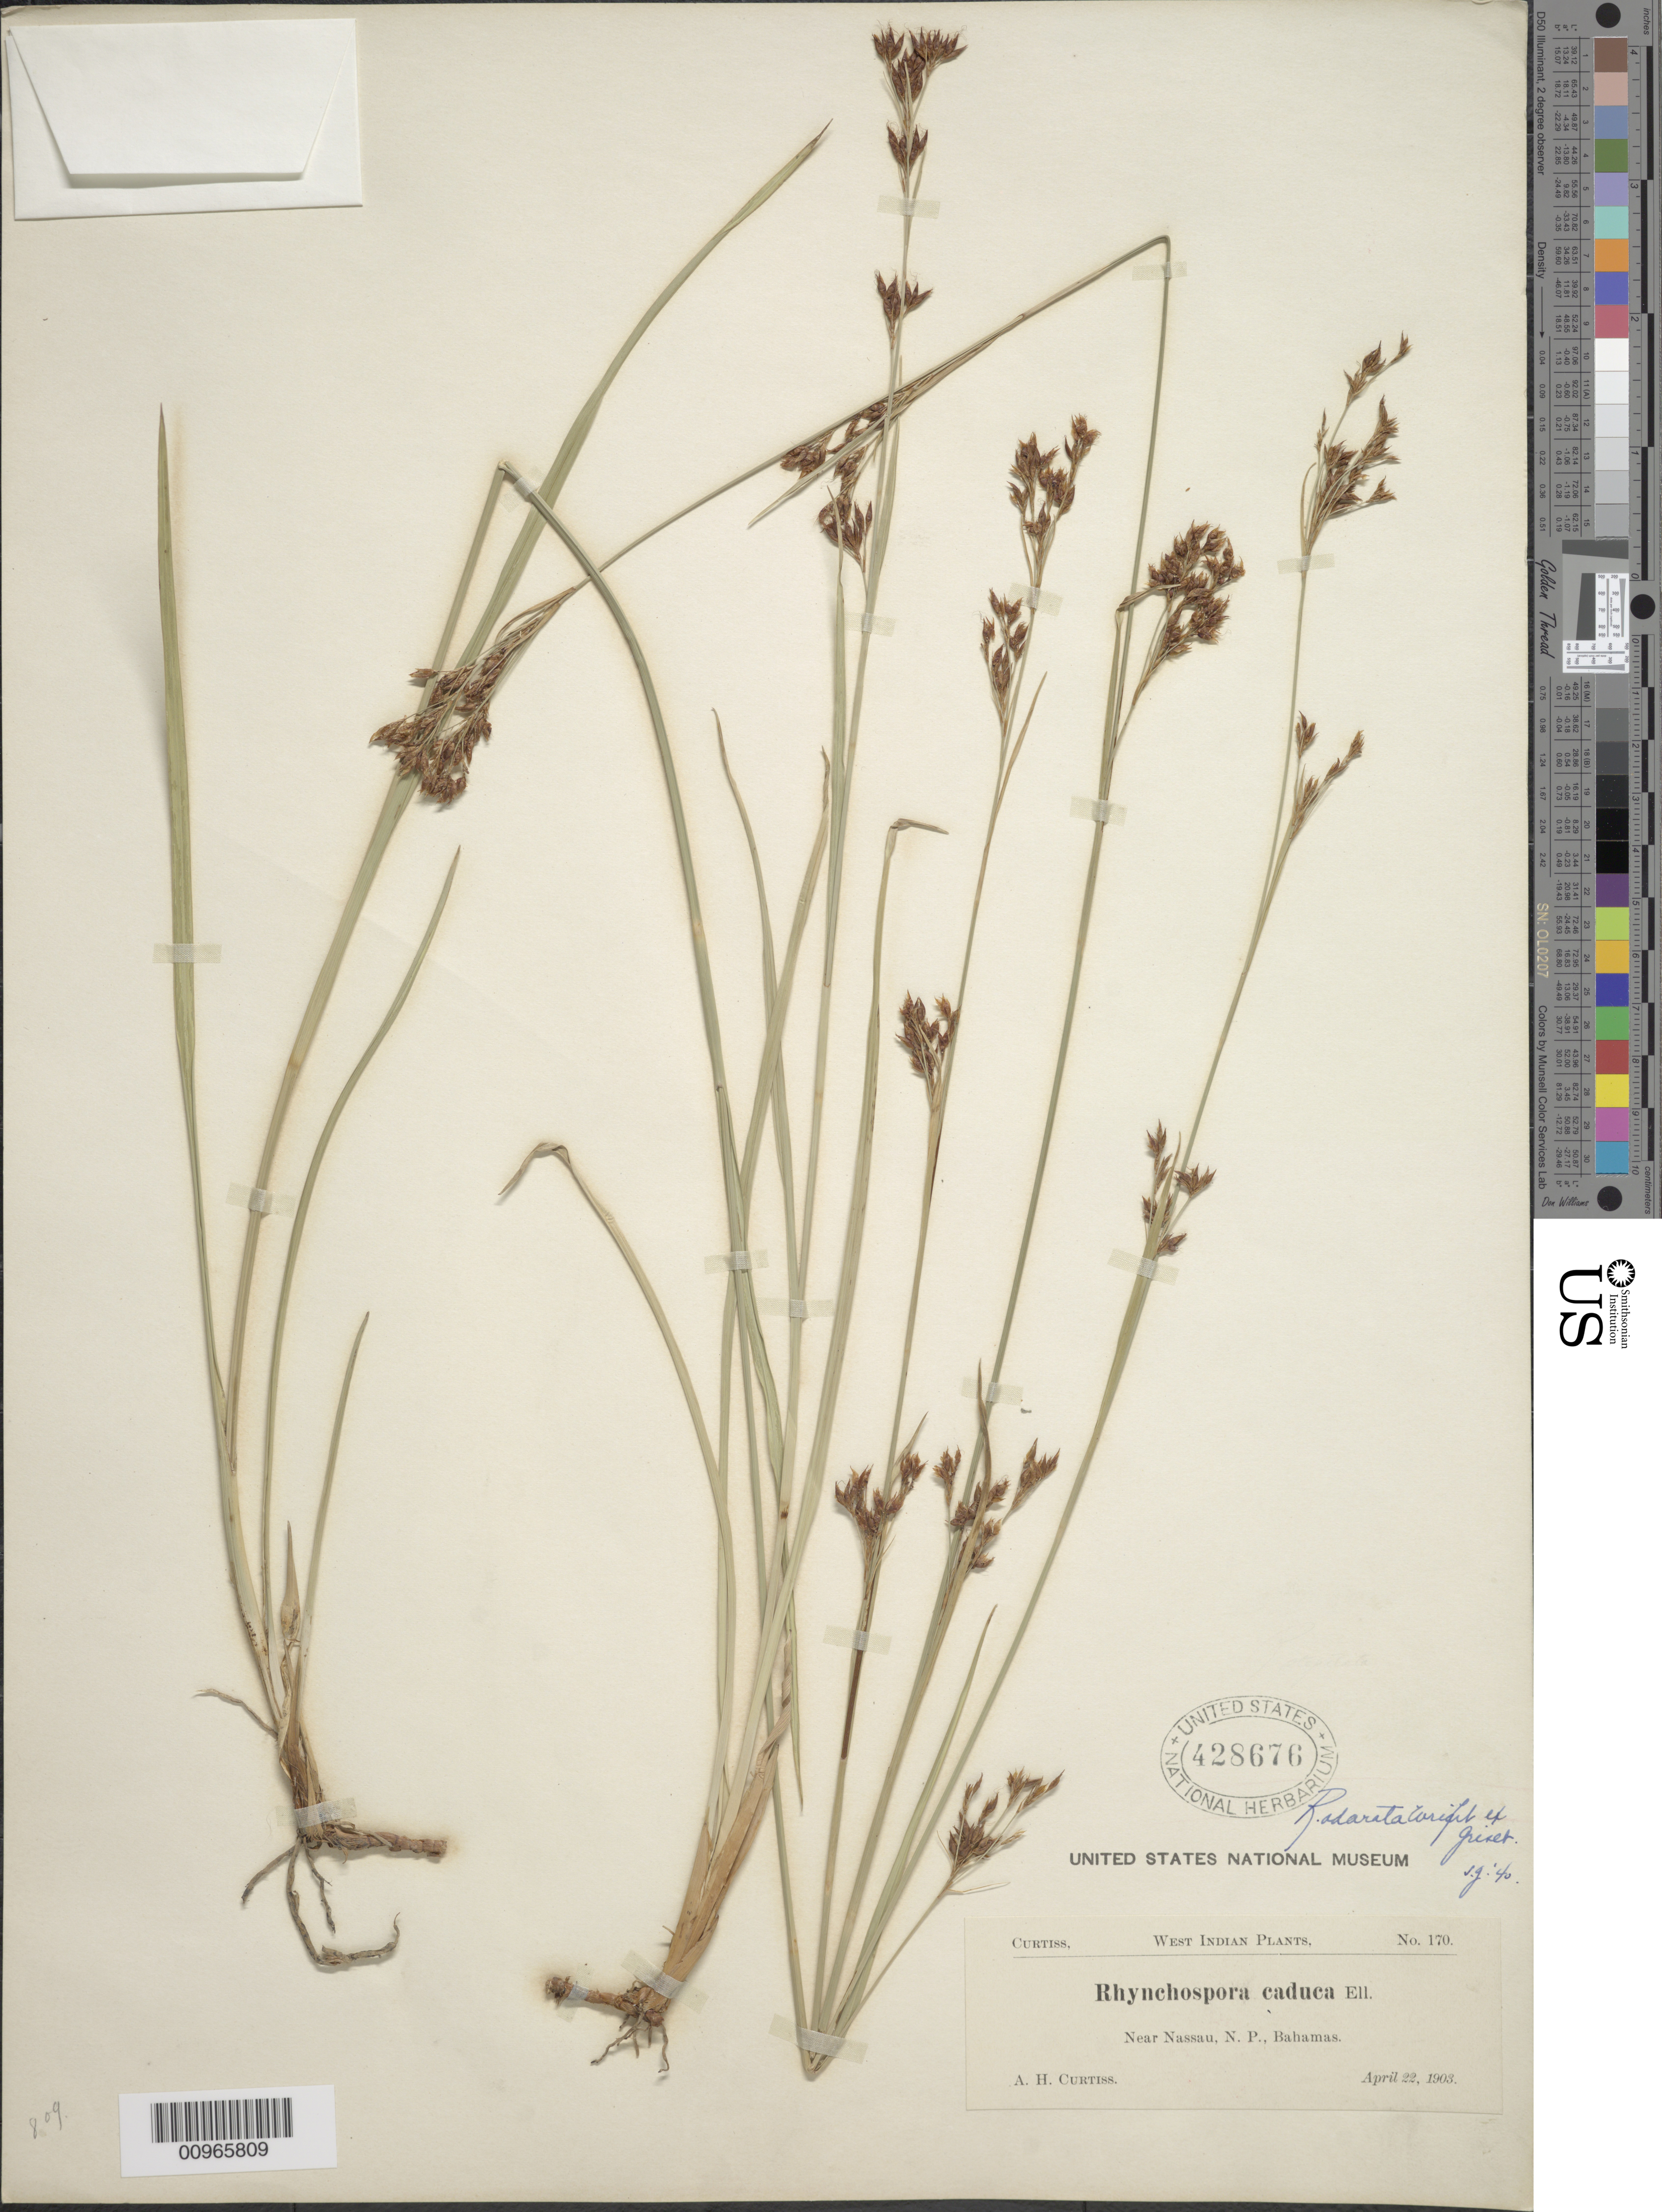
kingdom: Plantae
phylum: Tracheophyta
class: Liliopsida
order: Poales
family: Cyperaceae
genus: Rhynchospora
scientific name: Rhynchospora odorata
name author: C. Wright ex Griseb.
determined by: Gale, S.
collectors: A. H. Curtiss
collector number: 170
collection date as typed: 22 Apr 1903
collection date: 1903-04-22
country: Bahamas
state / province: New Providence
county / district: Nassau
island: New Providence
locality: Near Nassau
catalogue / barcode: US 428676